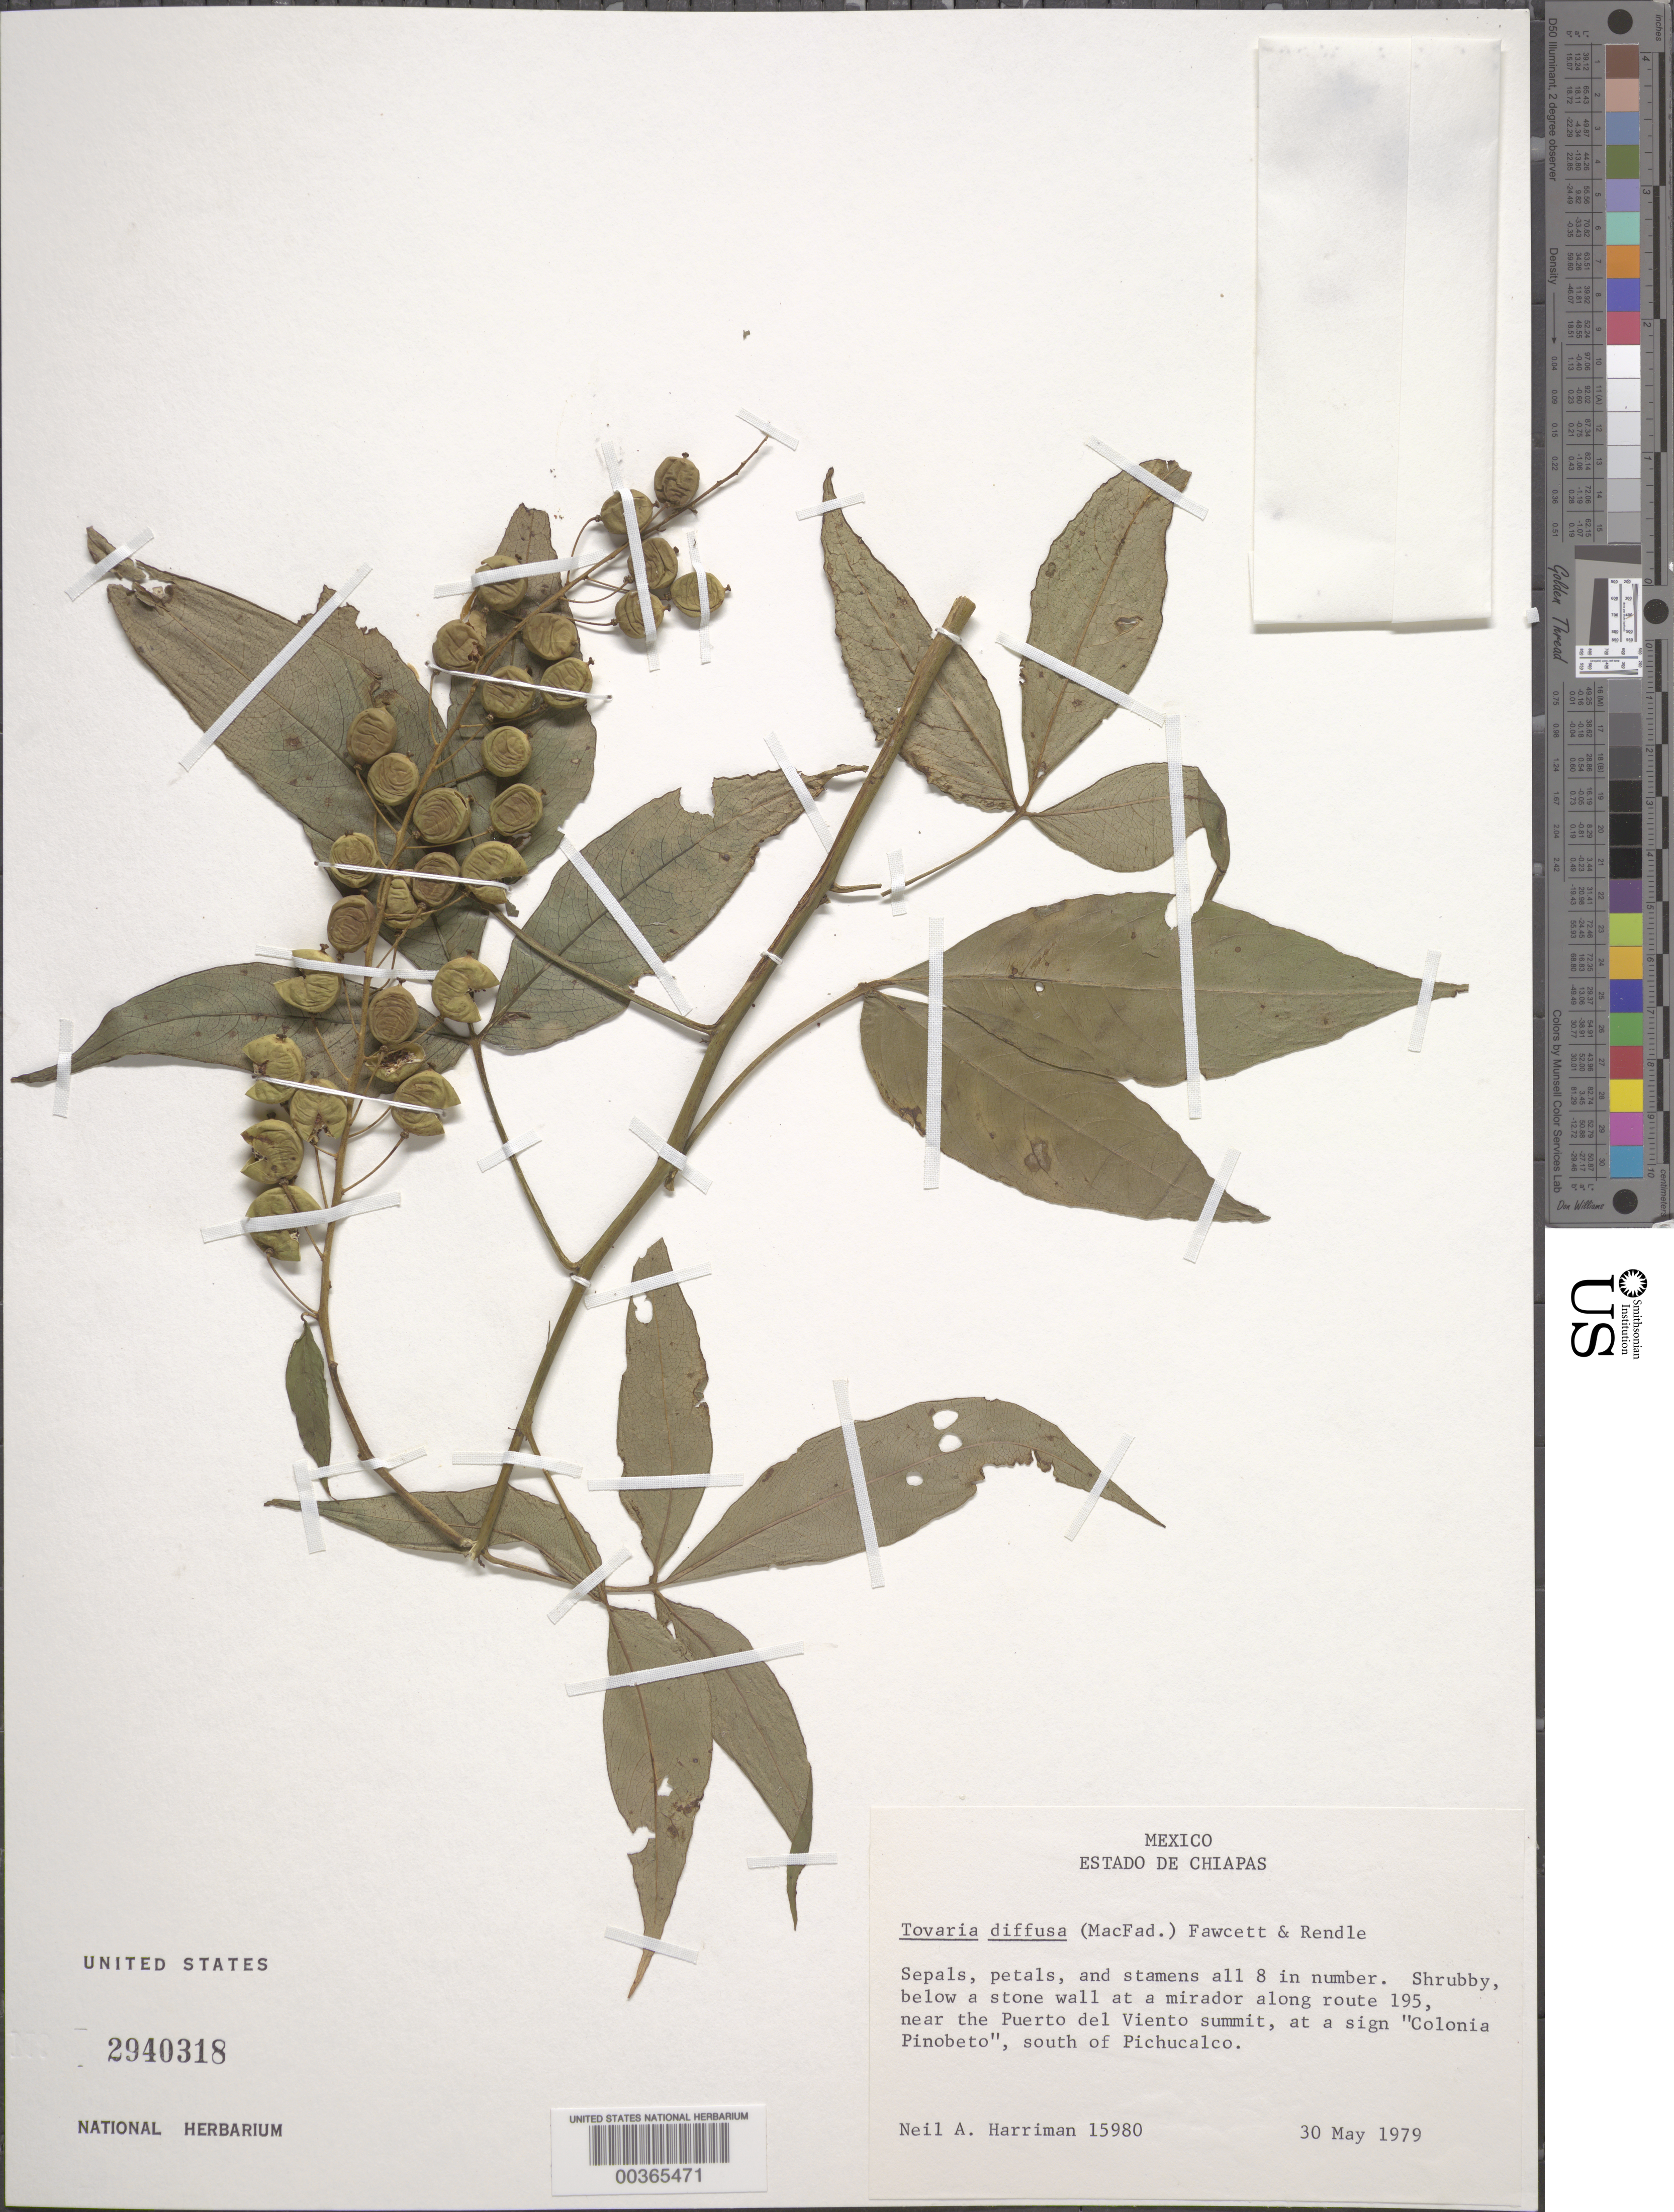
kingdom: Plantae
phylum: Tracheophyta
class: Magnoliopsida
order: Brassicales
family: Tovariaceae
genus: Tovaria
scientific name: Tovaria diffusa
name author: (Macfad.) Fawc. & Rendle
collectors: N. A. Harriman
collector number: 15980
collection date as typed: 30 May 1979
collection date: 1979-05-30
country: Mexico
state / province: Chiapas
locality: Near the Puerto del Viento summit, S of Pichucalco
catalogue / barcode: US 2940318